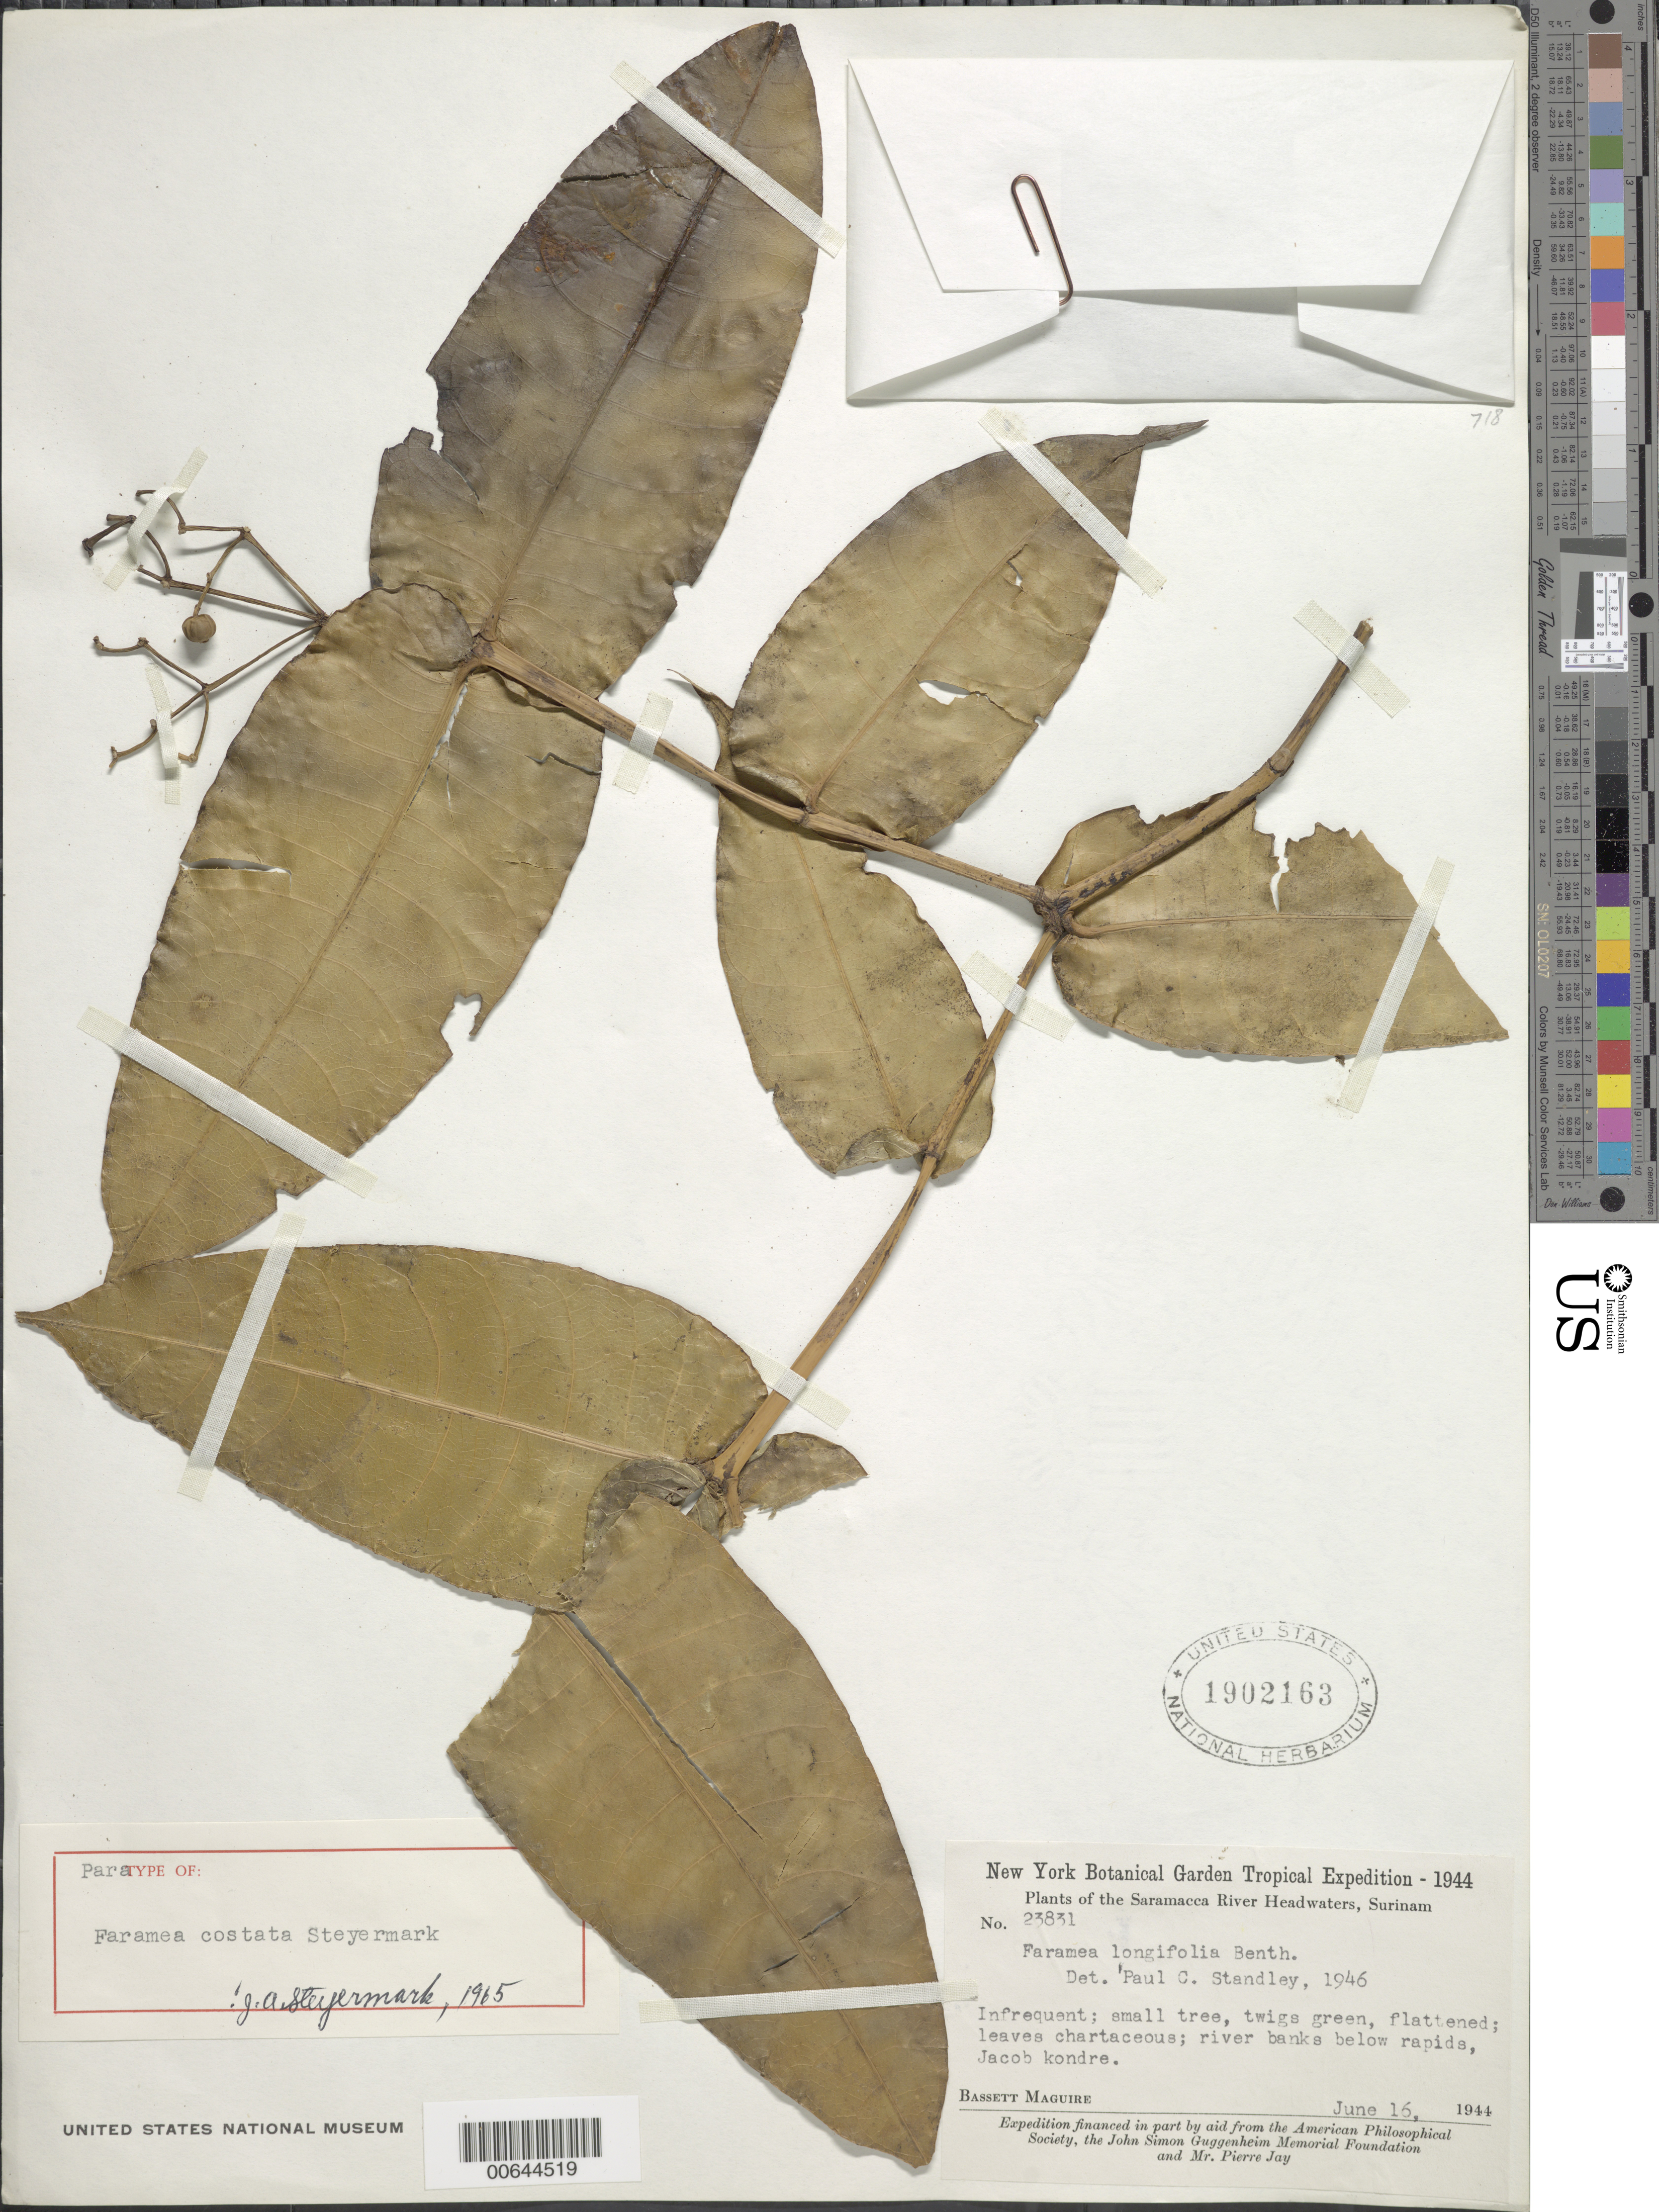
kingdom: Plantae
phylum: Tracheophyta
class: Magnoliopsida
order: Gentianales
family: Rubiaceae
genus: Faramea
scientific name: Faramea costata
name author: Steyerm.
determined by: Steyermark, Julian A., (VEN)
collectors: B. Maguire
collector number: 23831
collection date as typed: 16-Jun-44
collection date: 1944-06-16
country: Suriname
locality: Jacob Kondre village, Saramacca River headwaters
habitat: River banks below rapids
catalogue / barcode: US 1902163